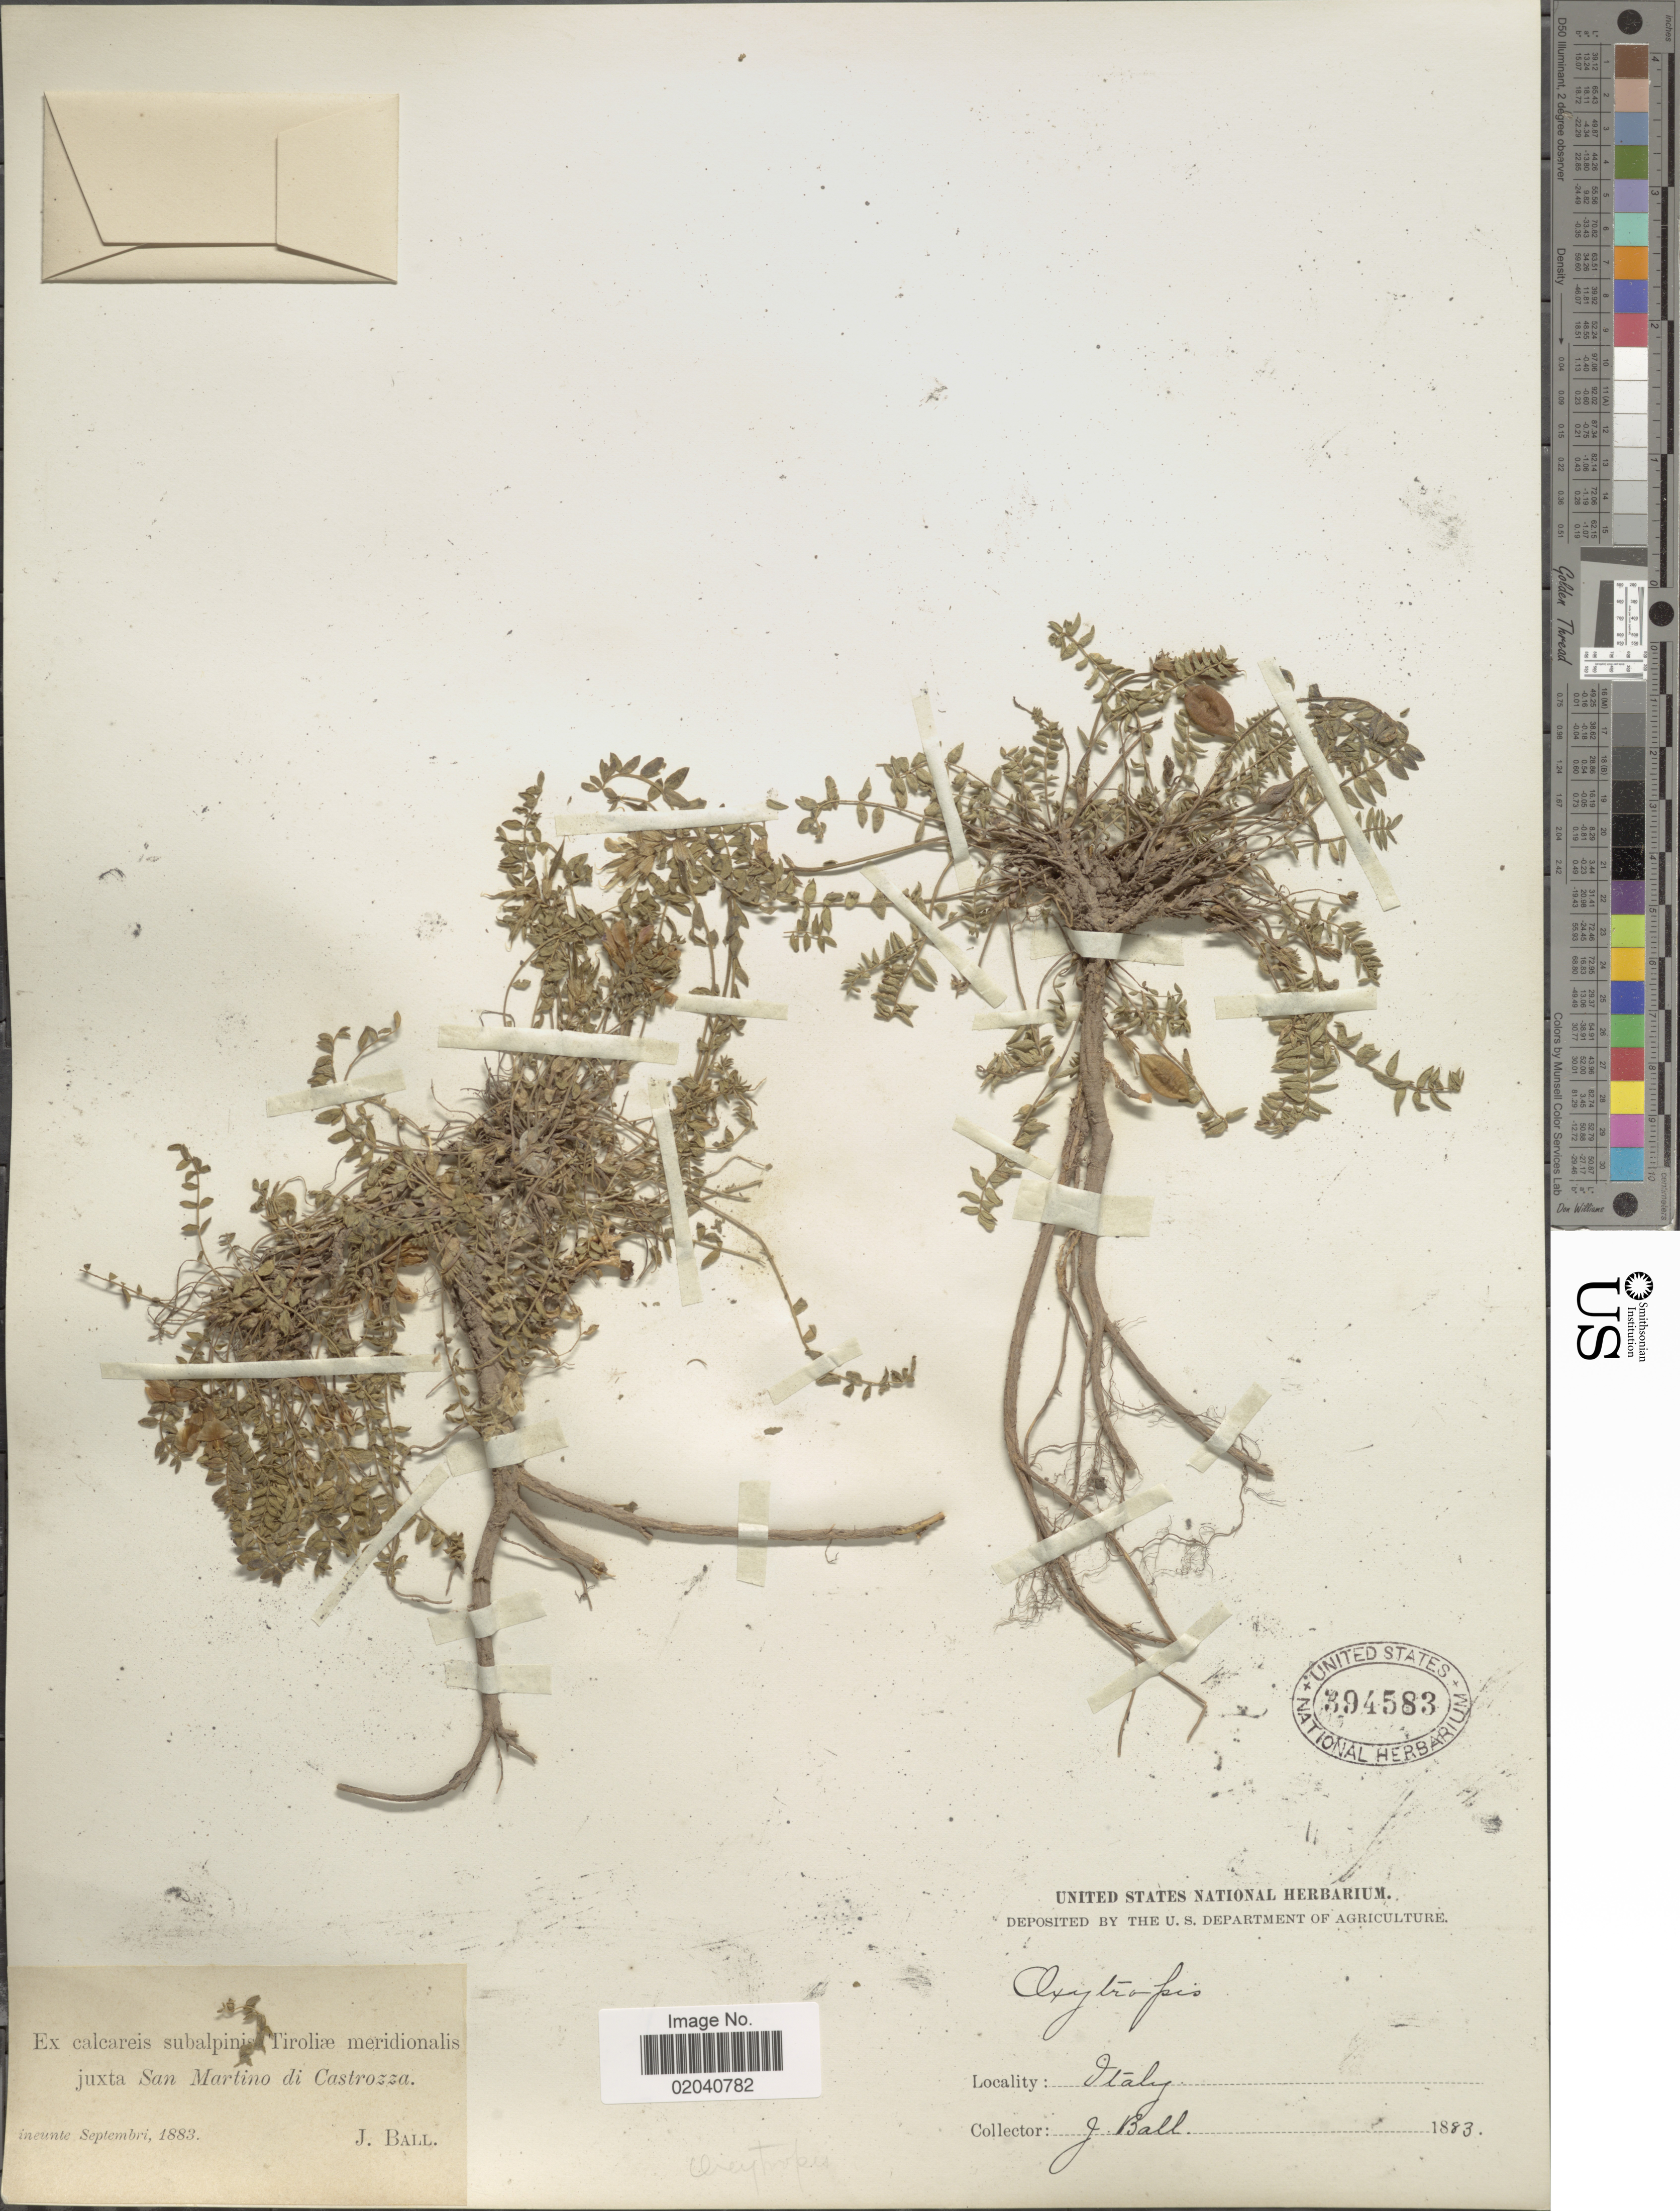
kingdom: Plantae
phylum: Tracheophyta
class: Magnoliopsida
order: Fabales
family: Fabaceae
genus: Oxytropis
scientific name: Oxytropis sp.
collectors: J. Ball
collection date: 1883-09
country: Austria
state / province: Tirol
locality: Calcareis subalpinis Tiroliæ meridionalis juxta San Martino di Castrozza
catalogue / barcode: US 394583